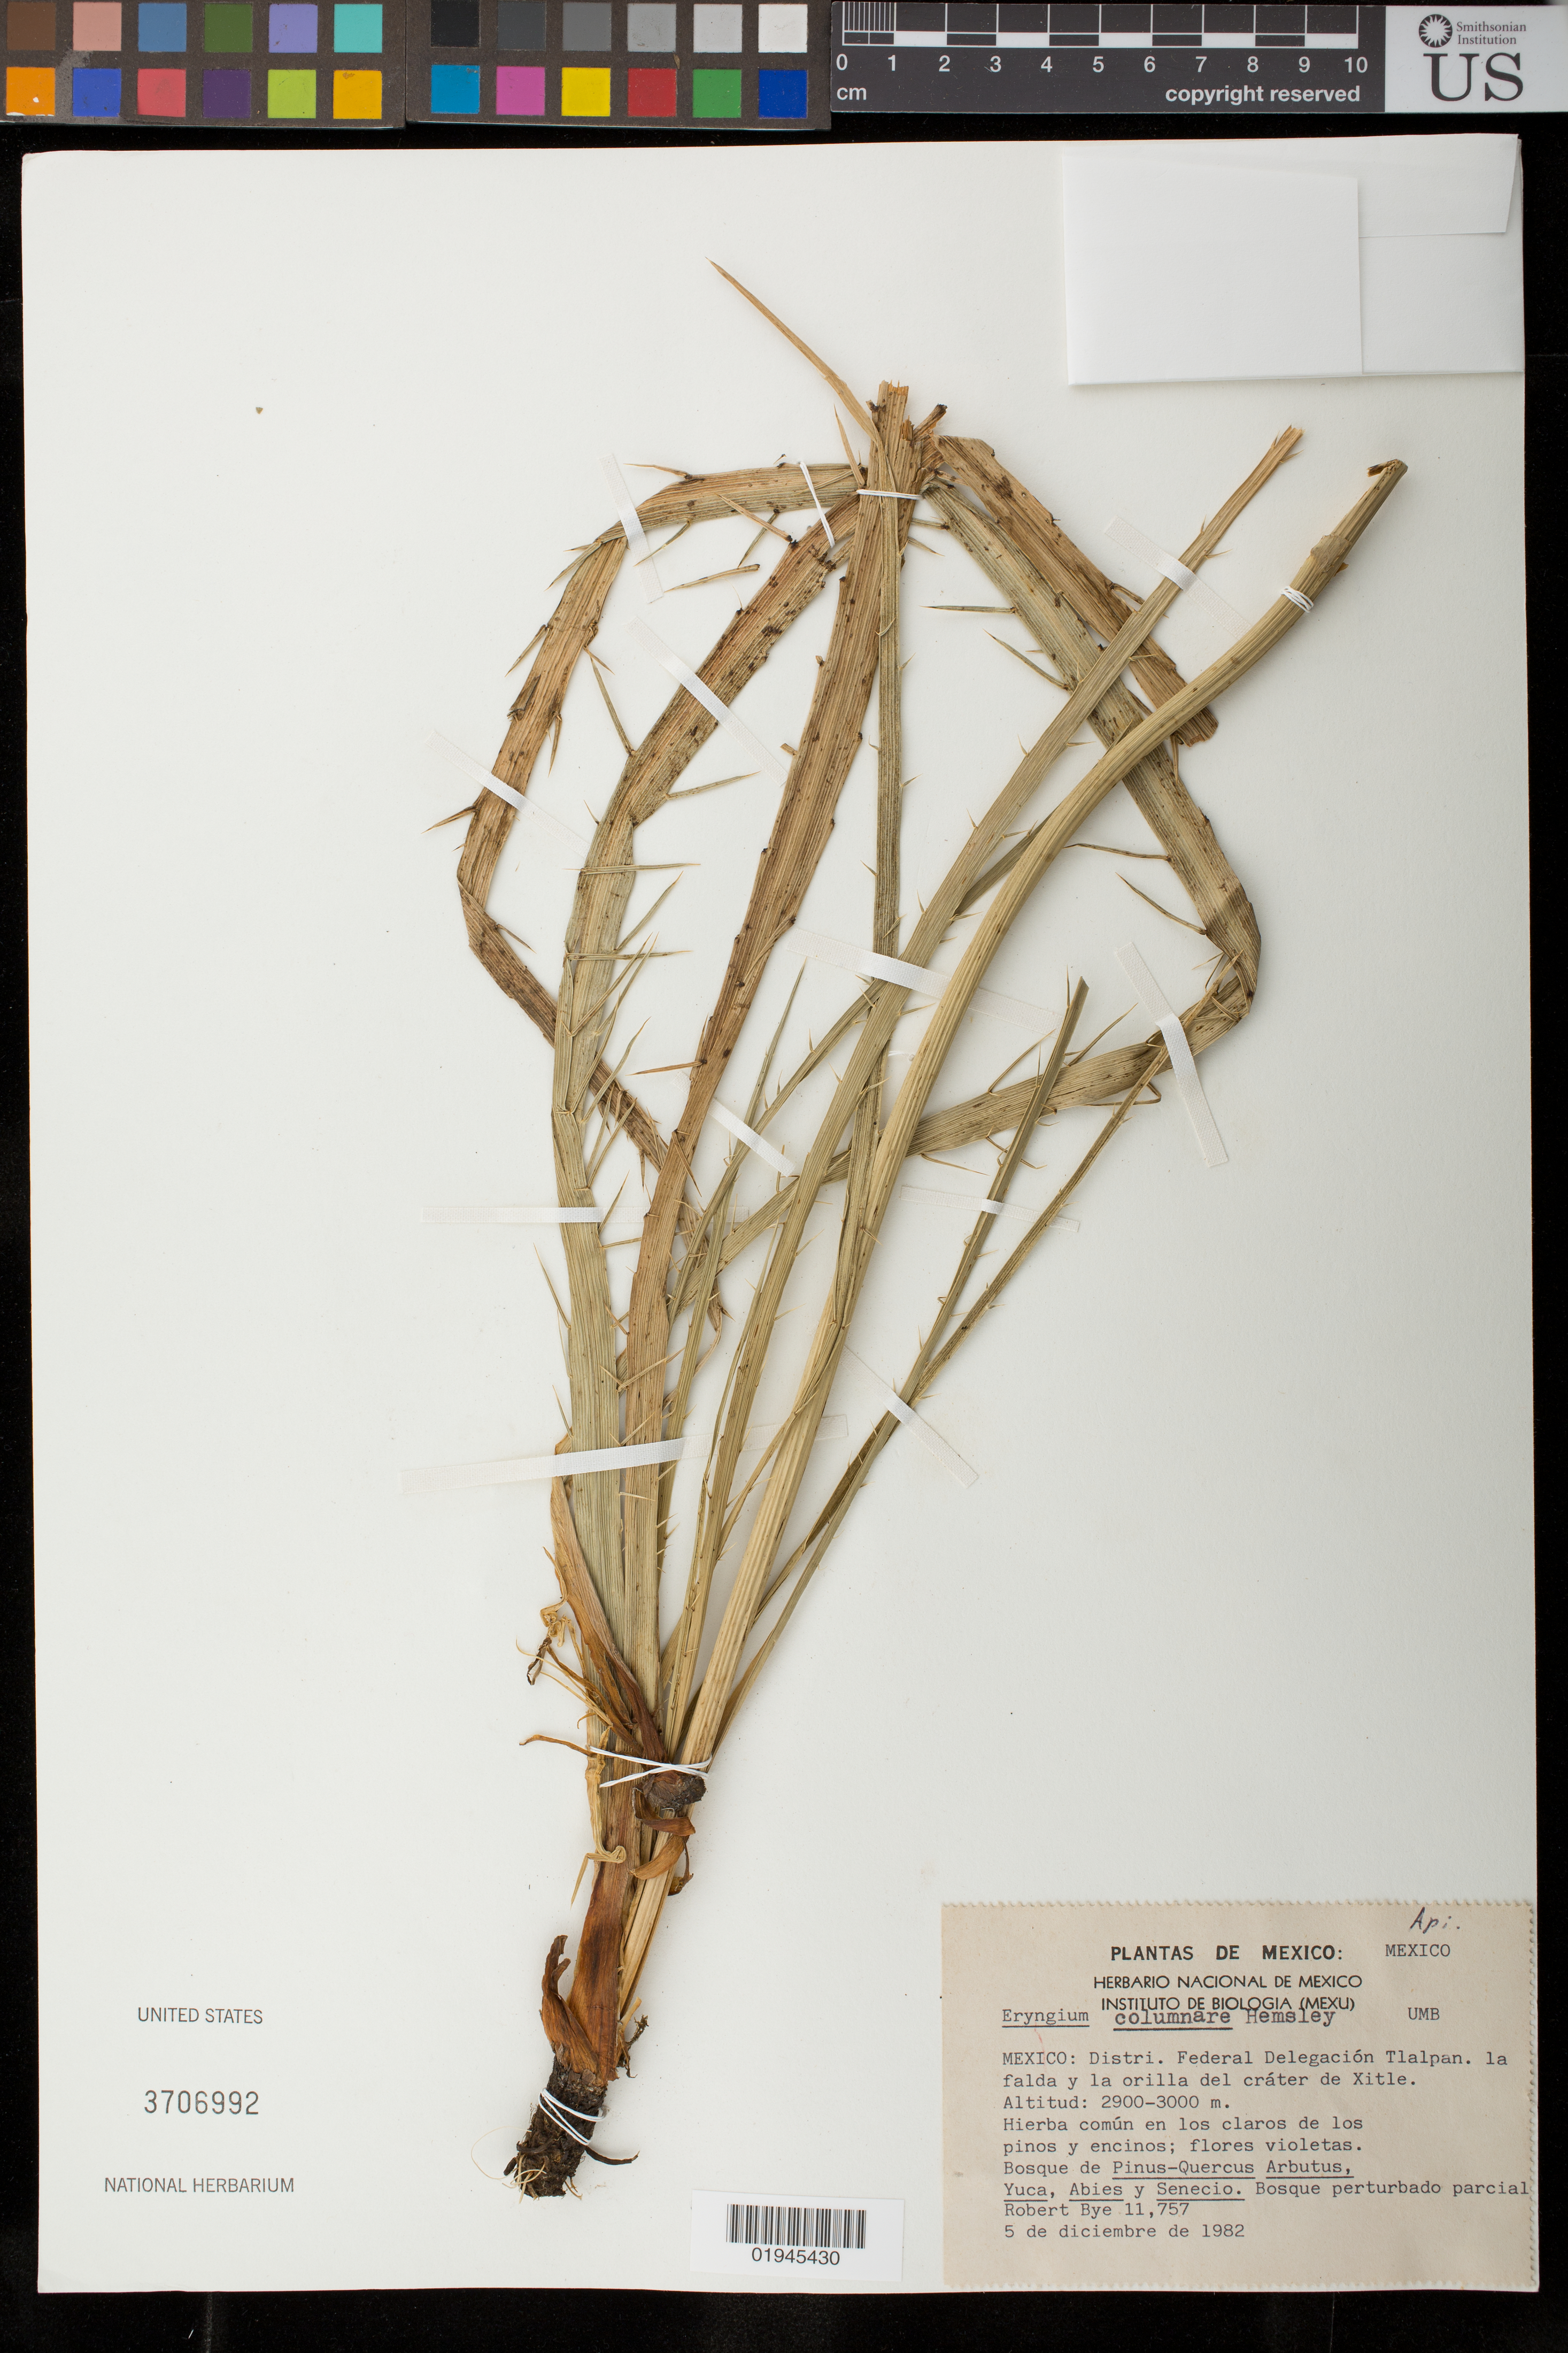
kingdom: Plantae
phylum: Tracheophyta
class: Magnoliopsida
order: Apiales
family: Apiaceae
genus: Eryngium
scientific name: Eryngium columnare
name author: Hemsl.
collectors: R. A. Bye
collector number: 11757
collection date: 1982-12-05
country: Mexico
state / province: Distrito Federal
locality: Delegación Tlalpan, la falda y la orilla del cráter de Xitle.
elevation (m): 2900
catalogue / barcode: US 3706992